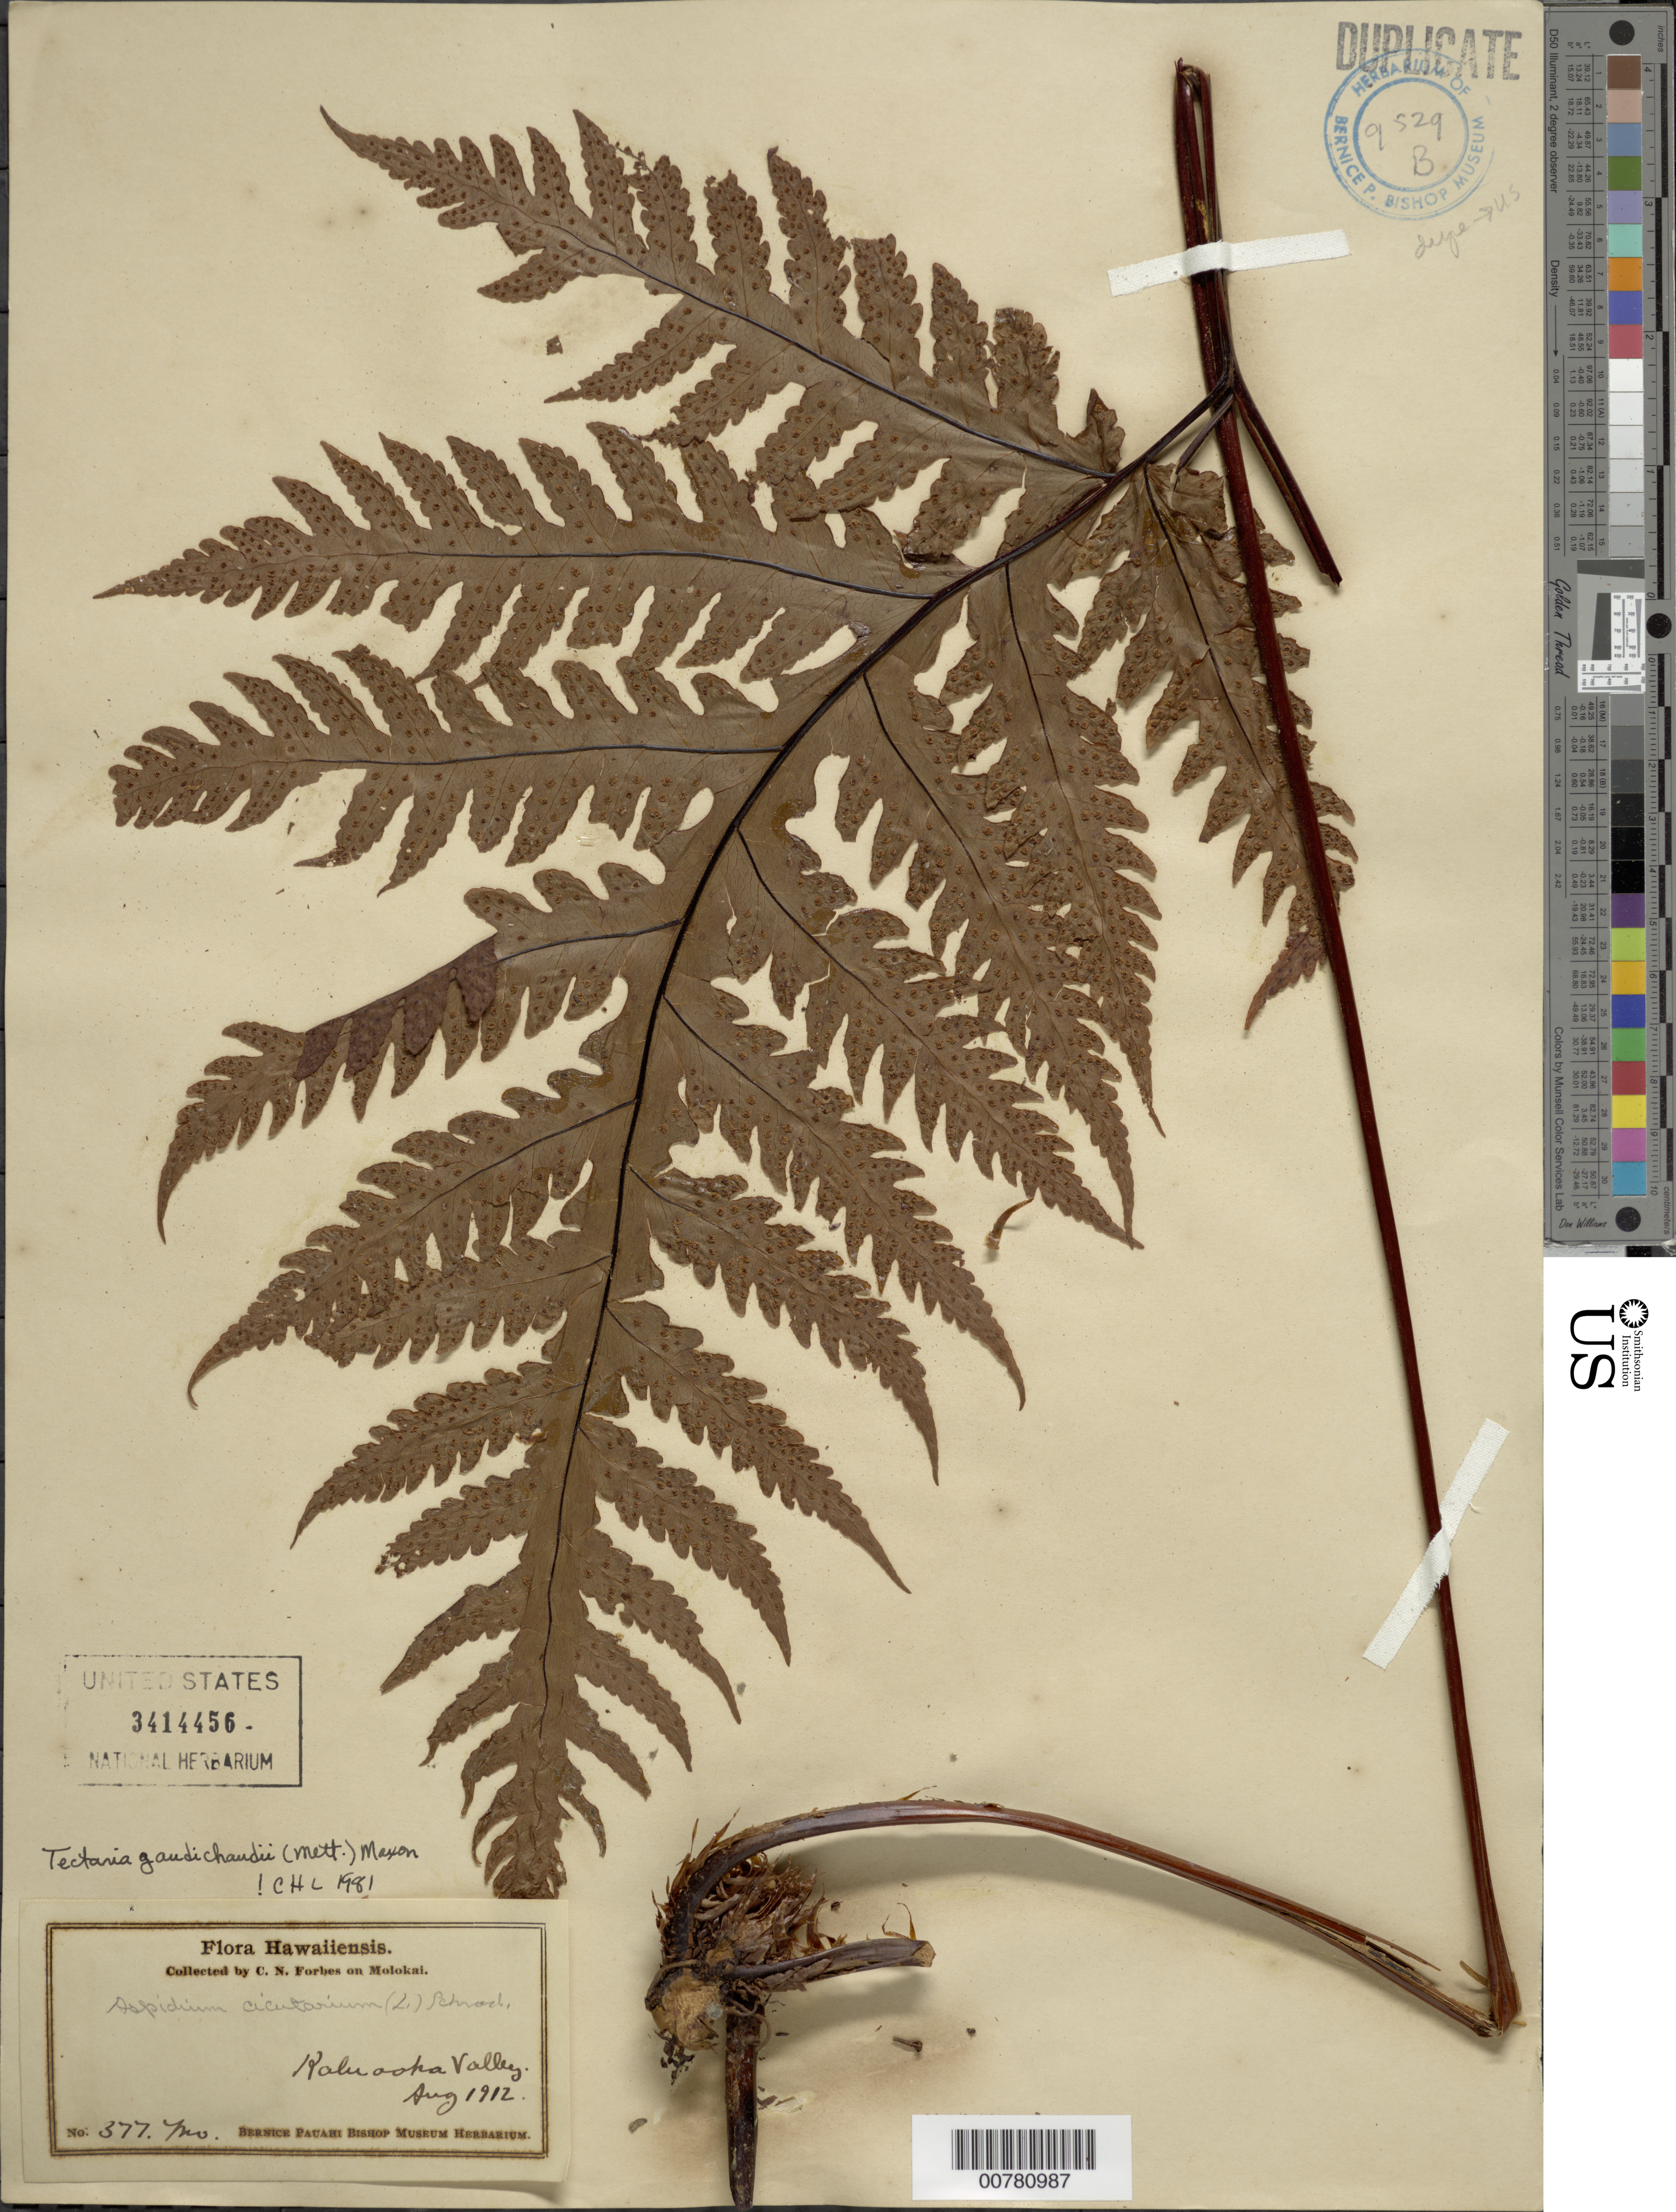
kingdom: Plantae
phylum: Tracheophyta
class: Polypodiopsida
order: Polypodiales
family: Tectariaceae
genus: Tectaria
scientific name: Tectaria gaudichaudii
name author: (Mett.) Maxon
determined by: Lamoureux, C. H.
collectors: C. N. Forbes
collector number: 377.Mo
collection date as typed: Aug 1912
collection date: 1912-08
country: United States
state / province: Hawaii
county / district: Maui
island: Moloka'i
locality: Kaluaaha Valley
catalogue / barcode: US 3414456